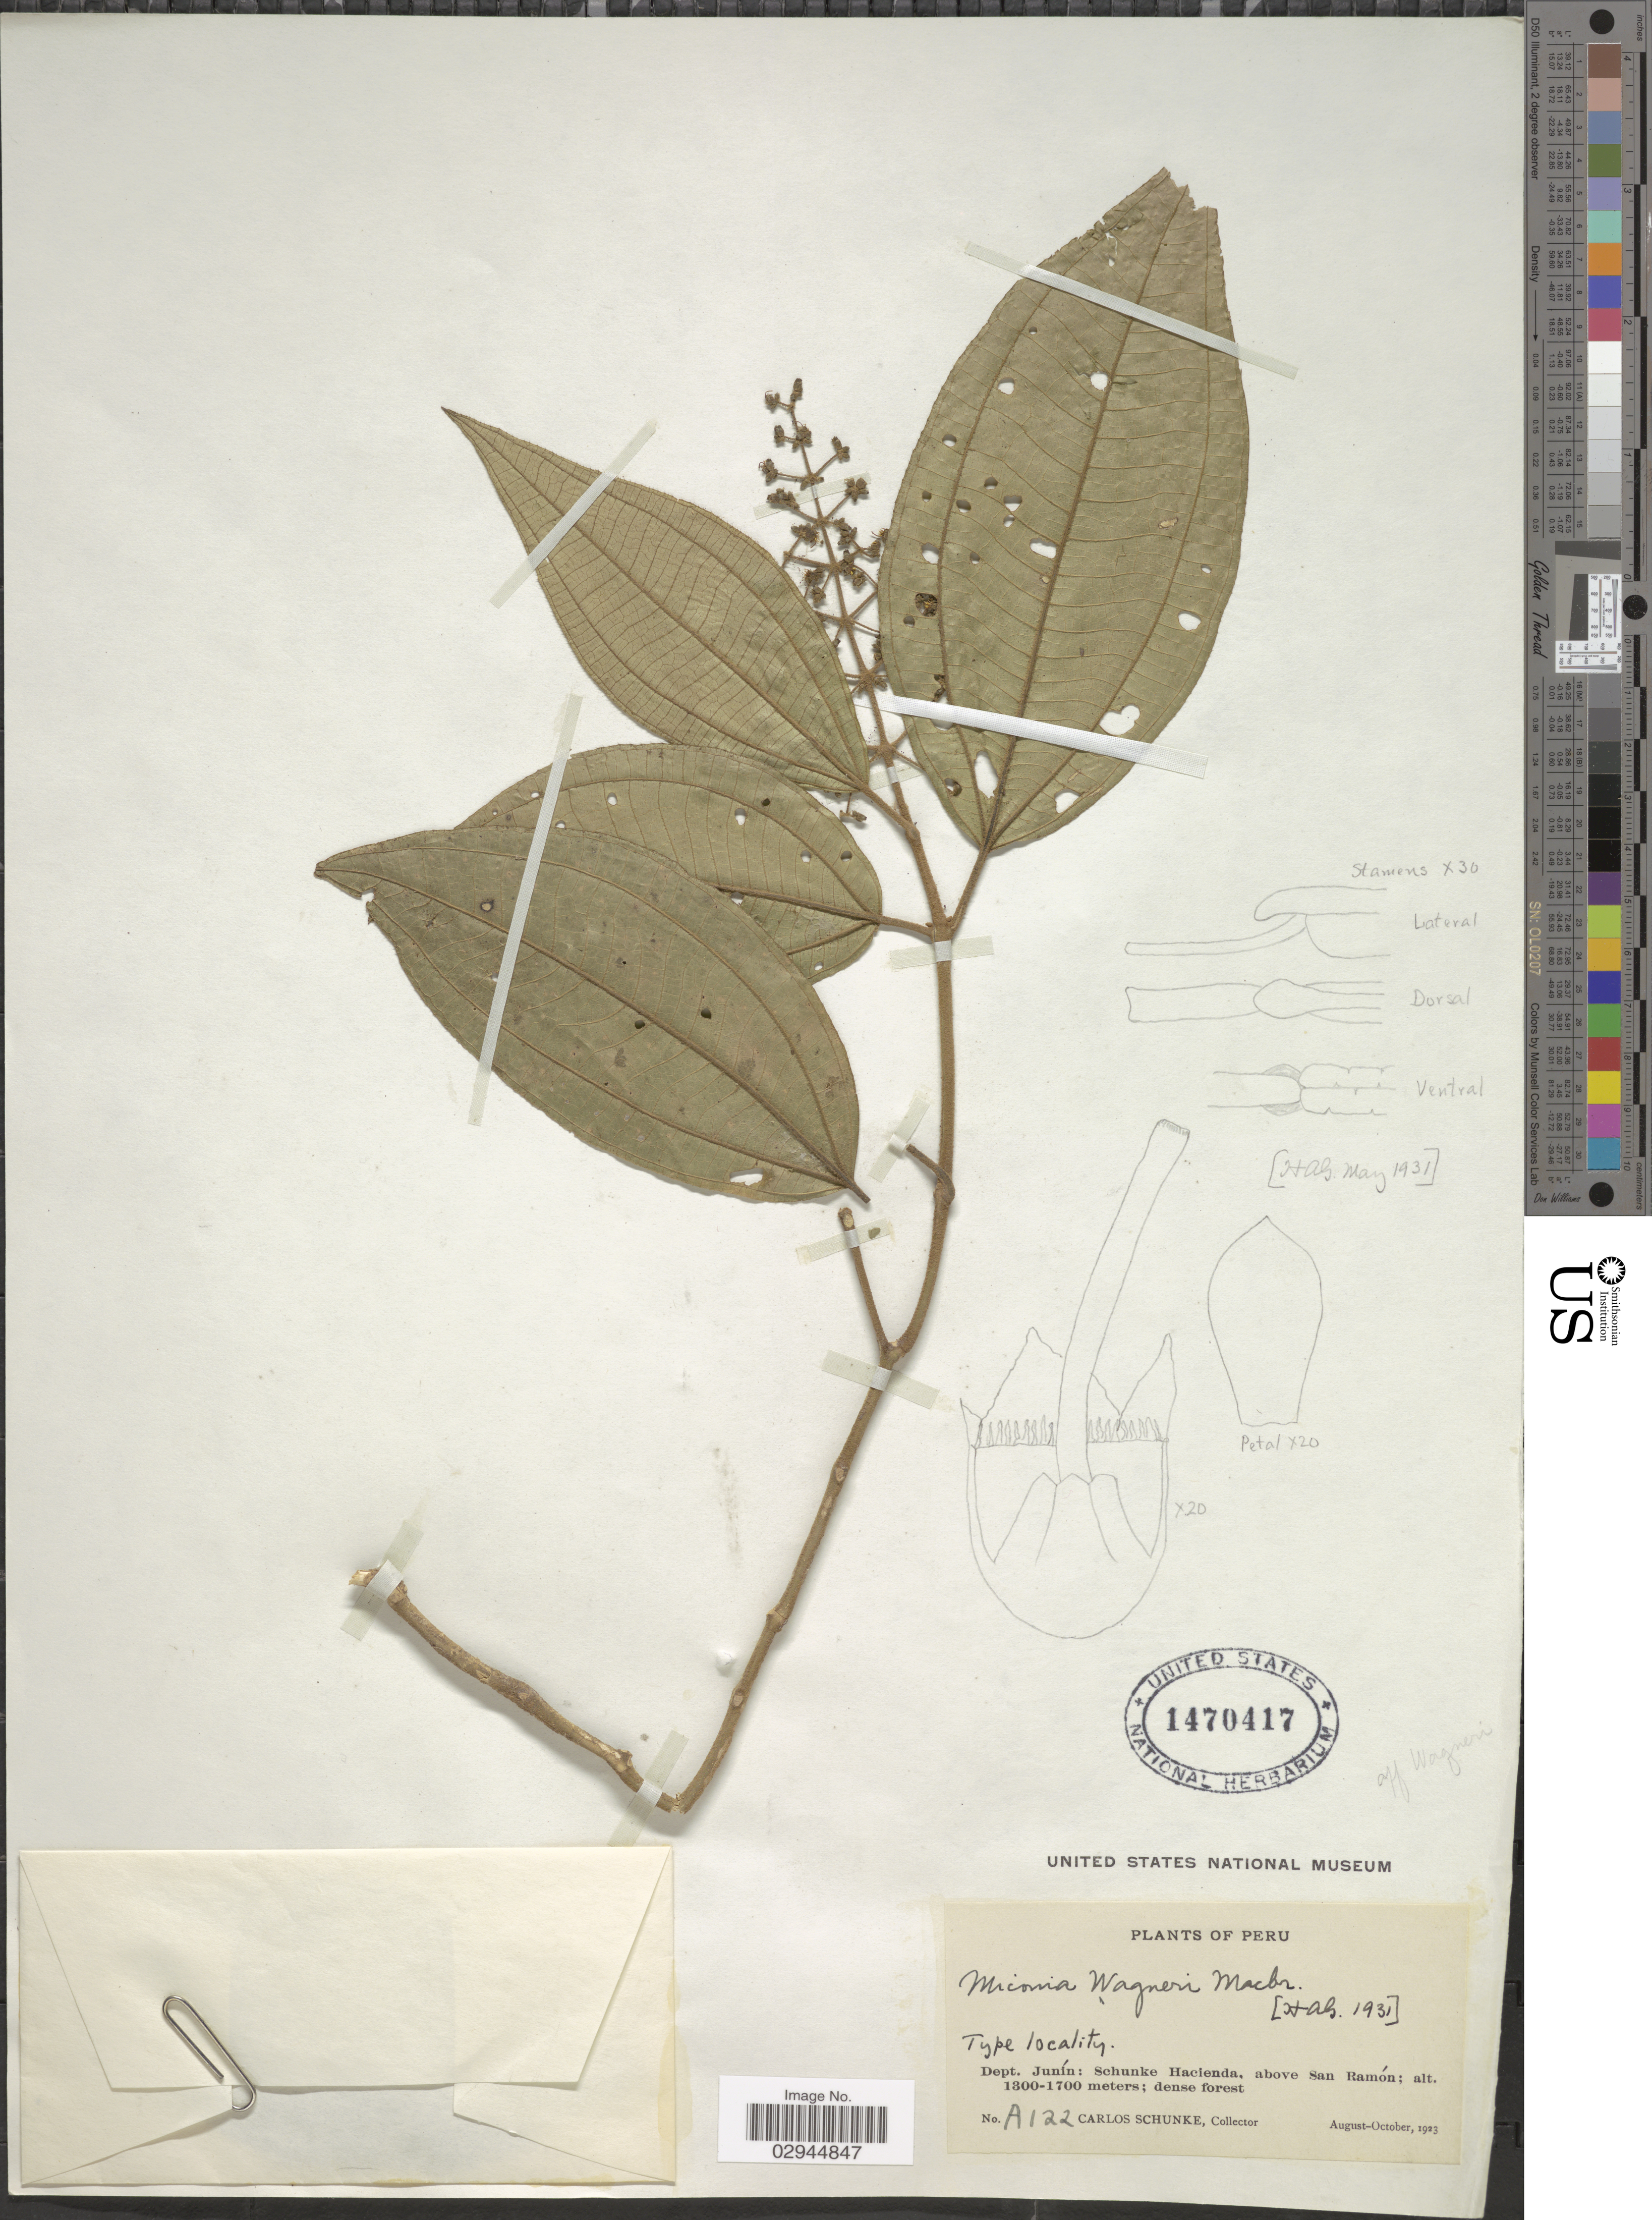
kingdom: Plantae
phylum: Tracheophyta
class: Magnoliopsida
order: Myrtales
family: Melastomataceae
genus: Miconia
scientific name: Miconia wagneri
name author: J.F. Macbr.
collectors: C. Schunke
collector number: A122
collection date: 1923-08/1923-10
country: Peru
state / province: Junín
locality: Dept. Junín: Schunke Hacienda, above San Ramón.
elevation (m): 1300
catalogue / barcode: US 1470417